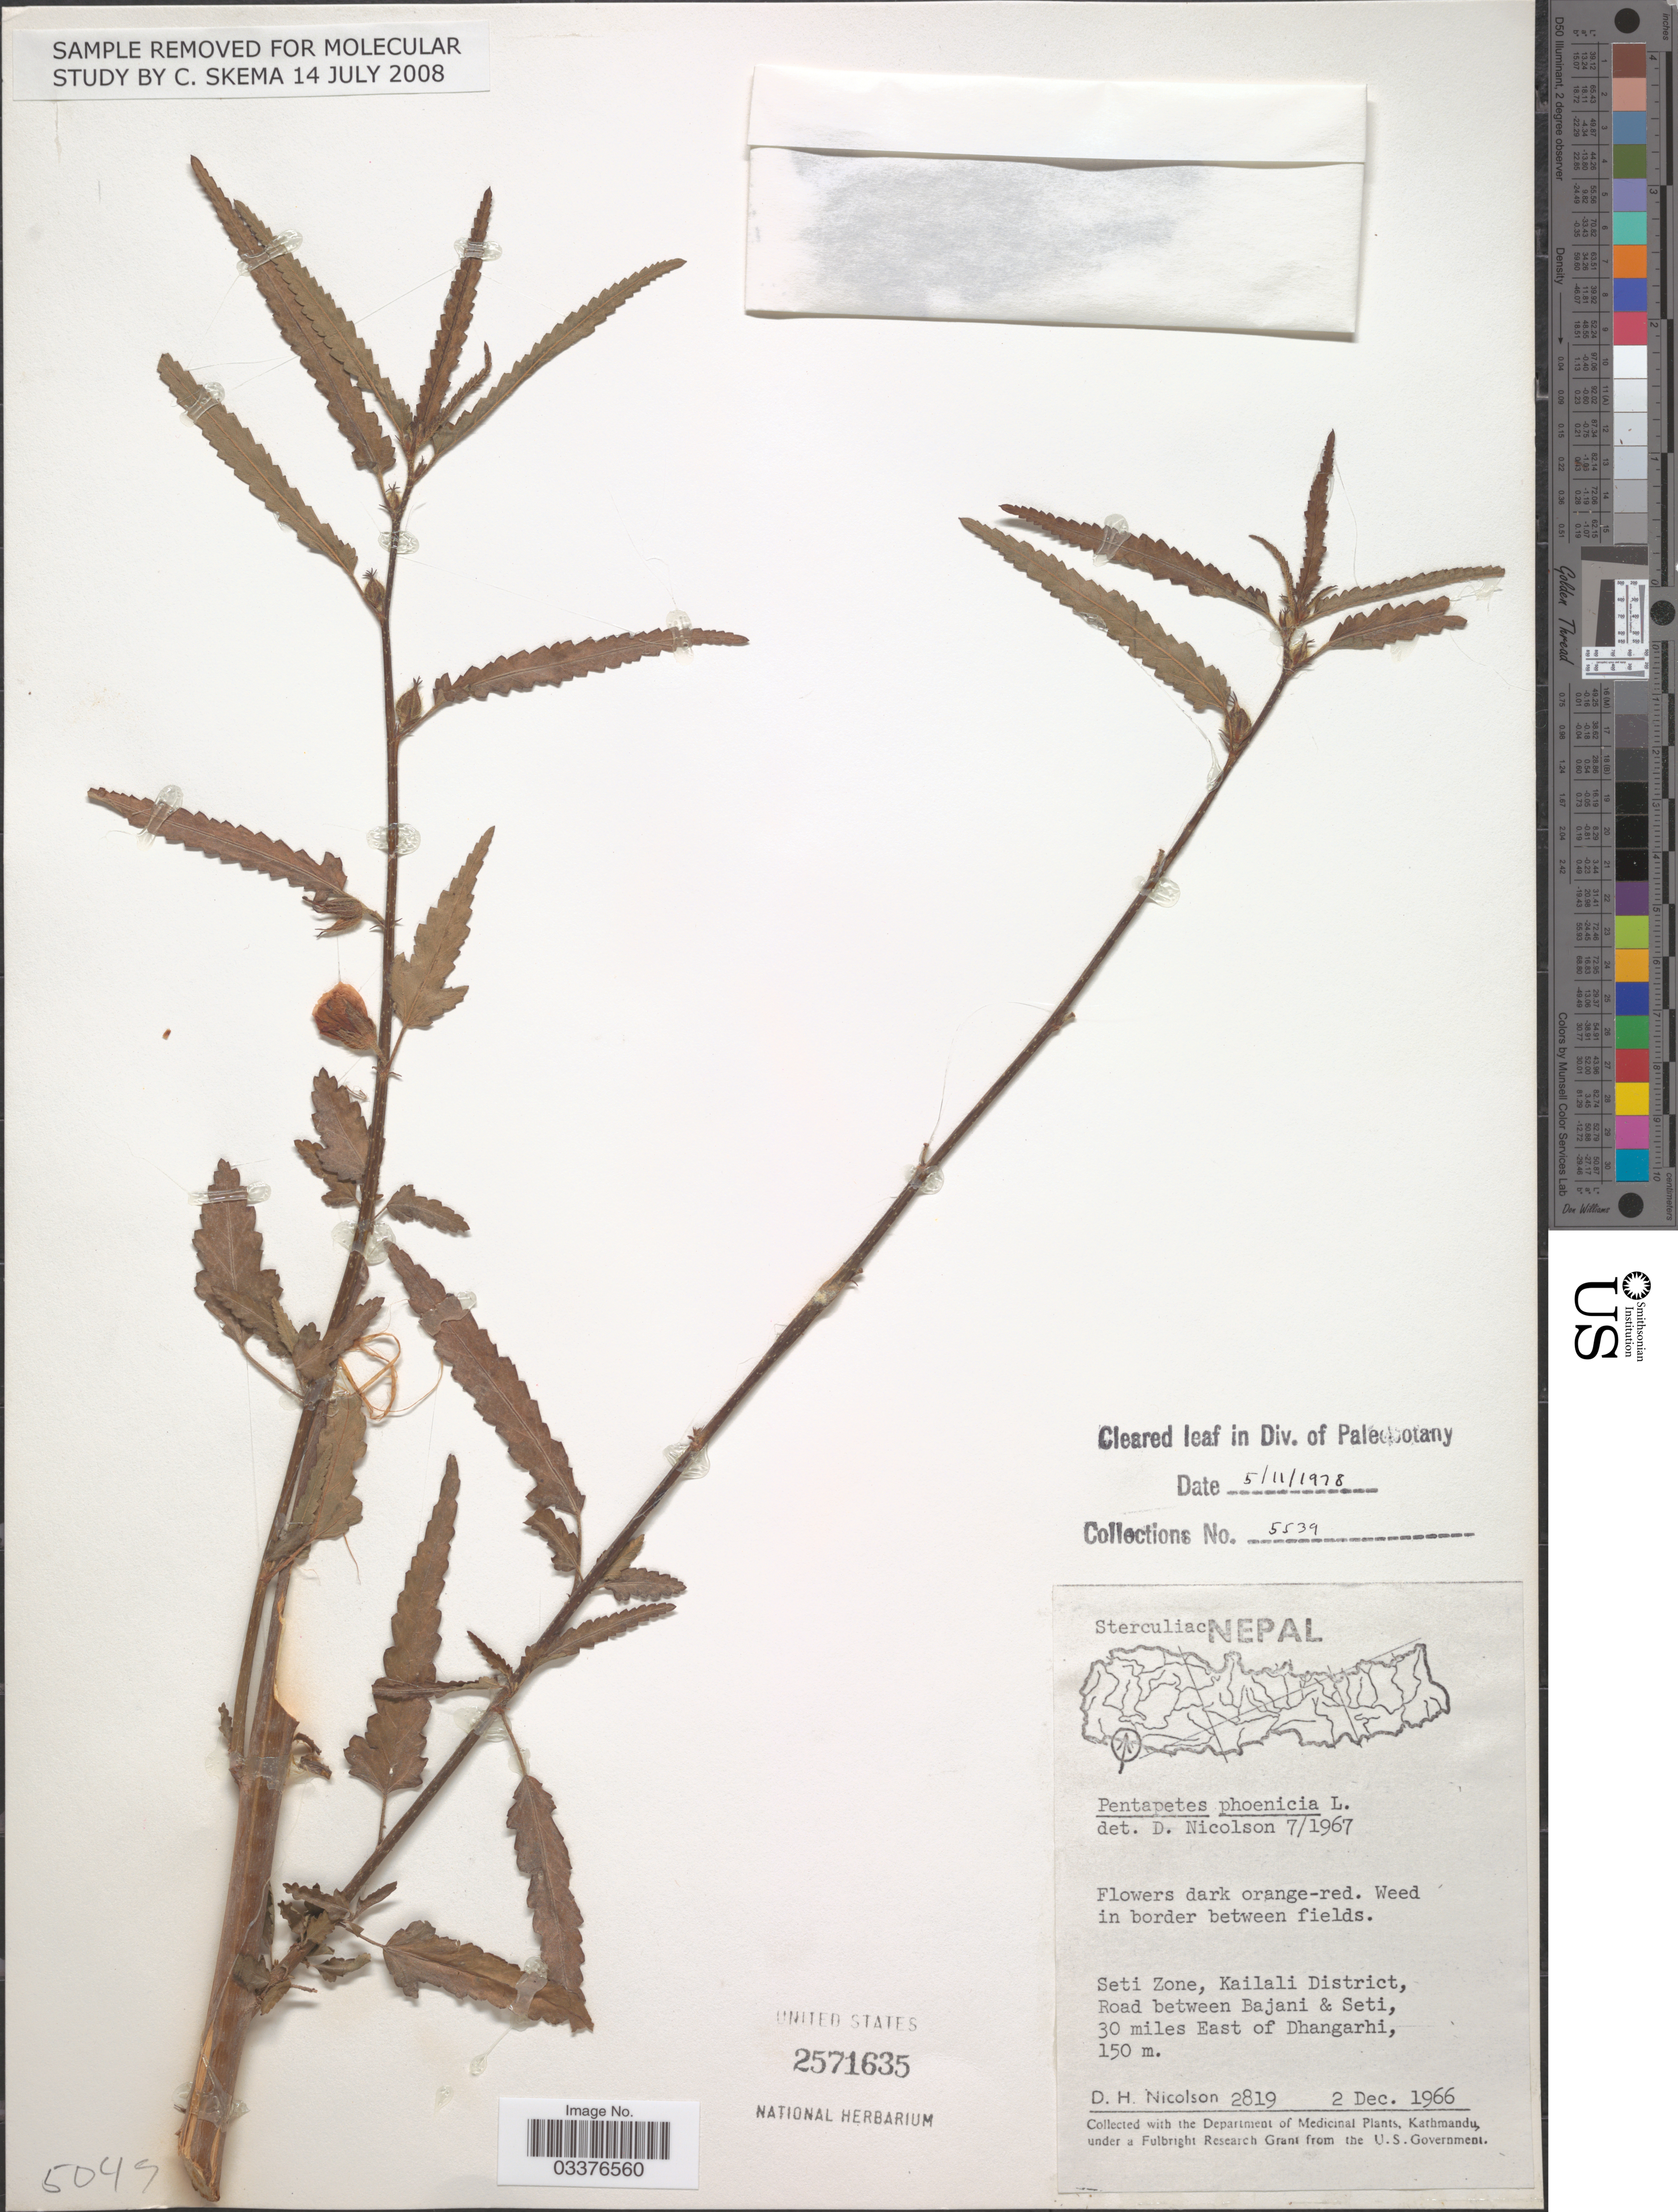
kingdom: Plantae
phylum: Tracheophyta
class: Magnoliopsida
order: Malvales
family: Malvaceae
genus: Pentapetes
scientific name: Pentapetes phoenicea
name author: L.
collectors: D. H. Nicolson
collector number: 2819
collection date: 1966-12-02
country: Nepal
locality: Seti Zone, Kailali District, Road between Bajani & Seti, 30 miles East of Dhangarhi.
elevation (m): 150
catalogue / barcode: US 2571635